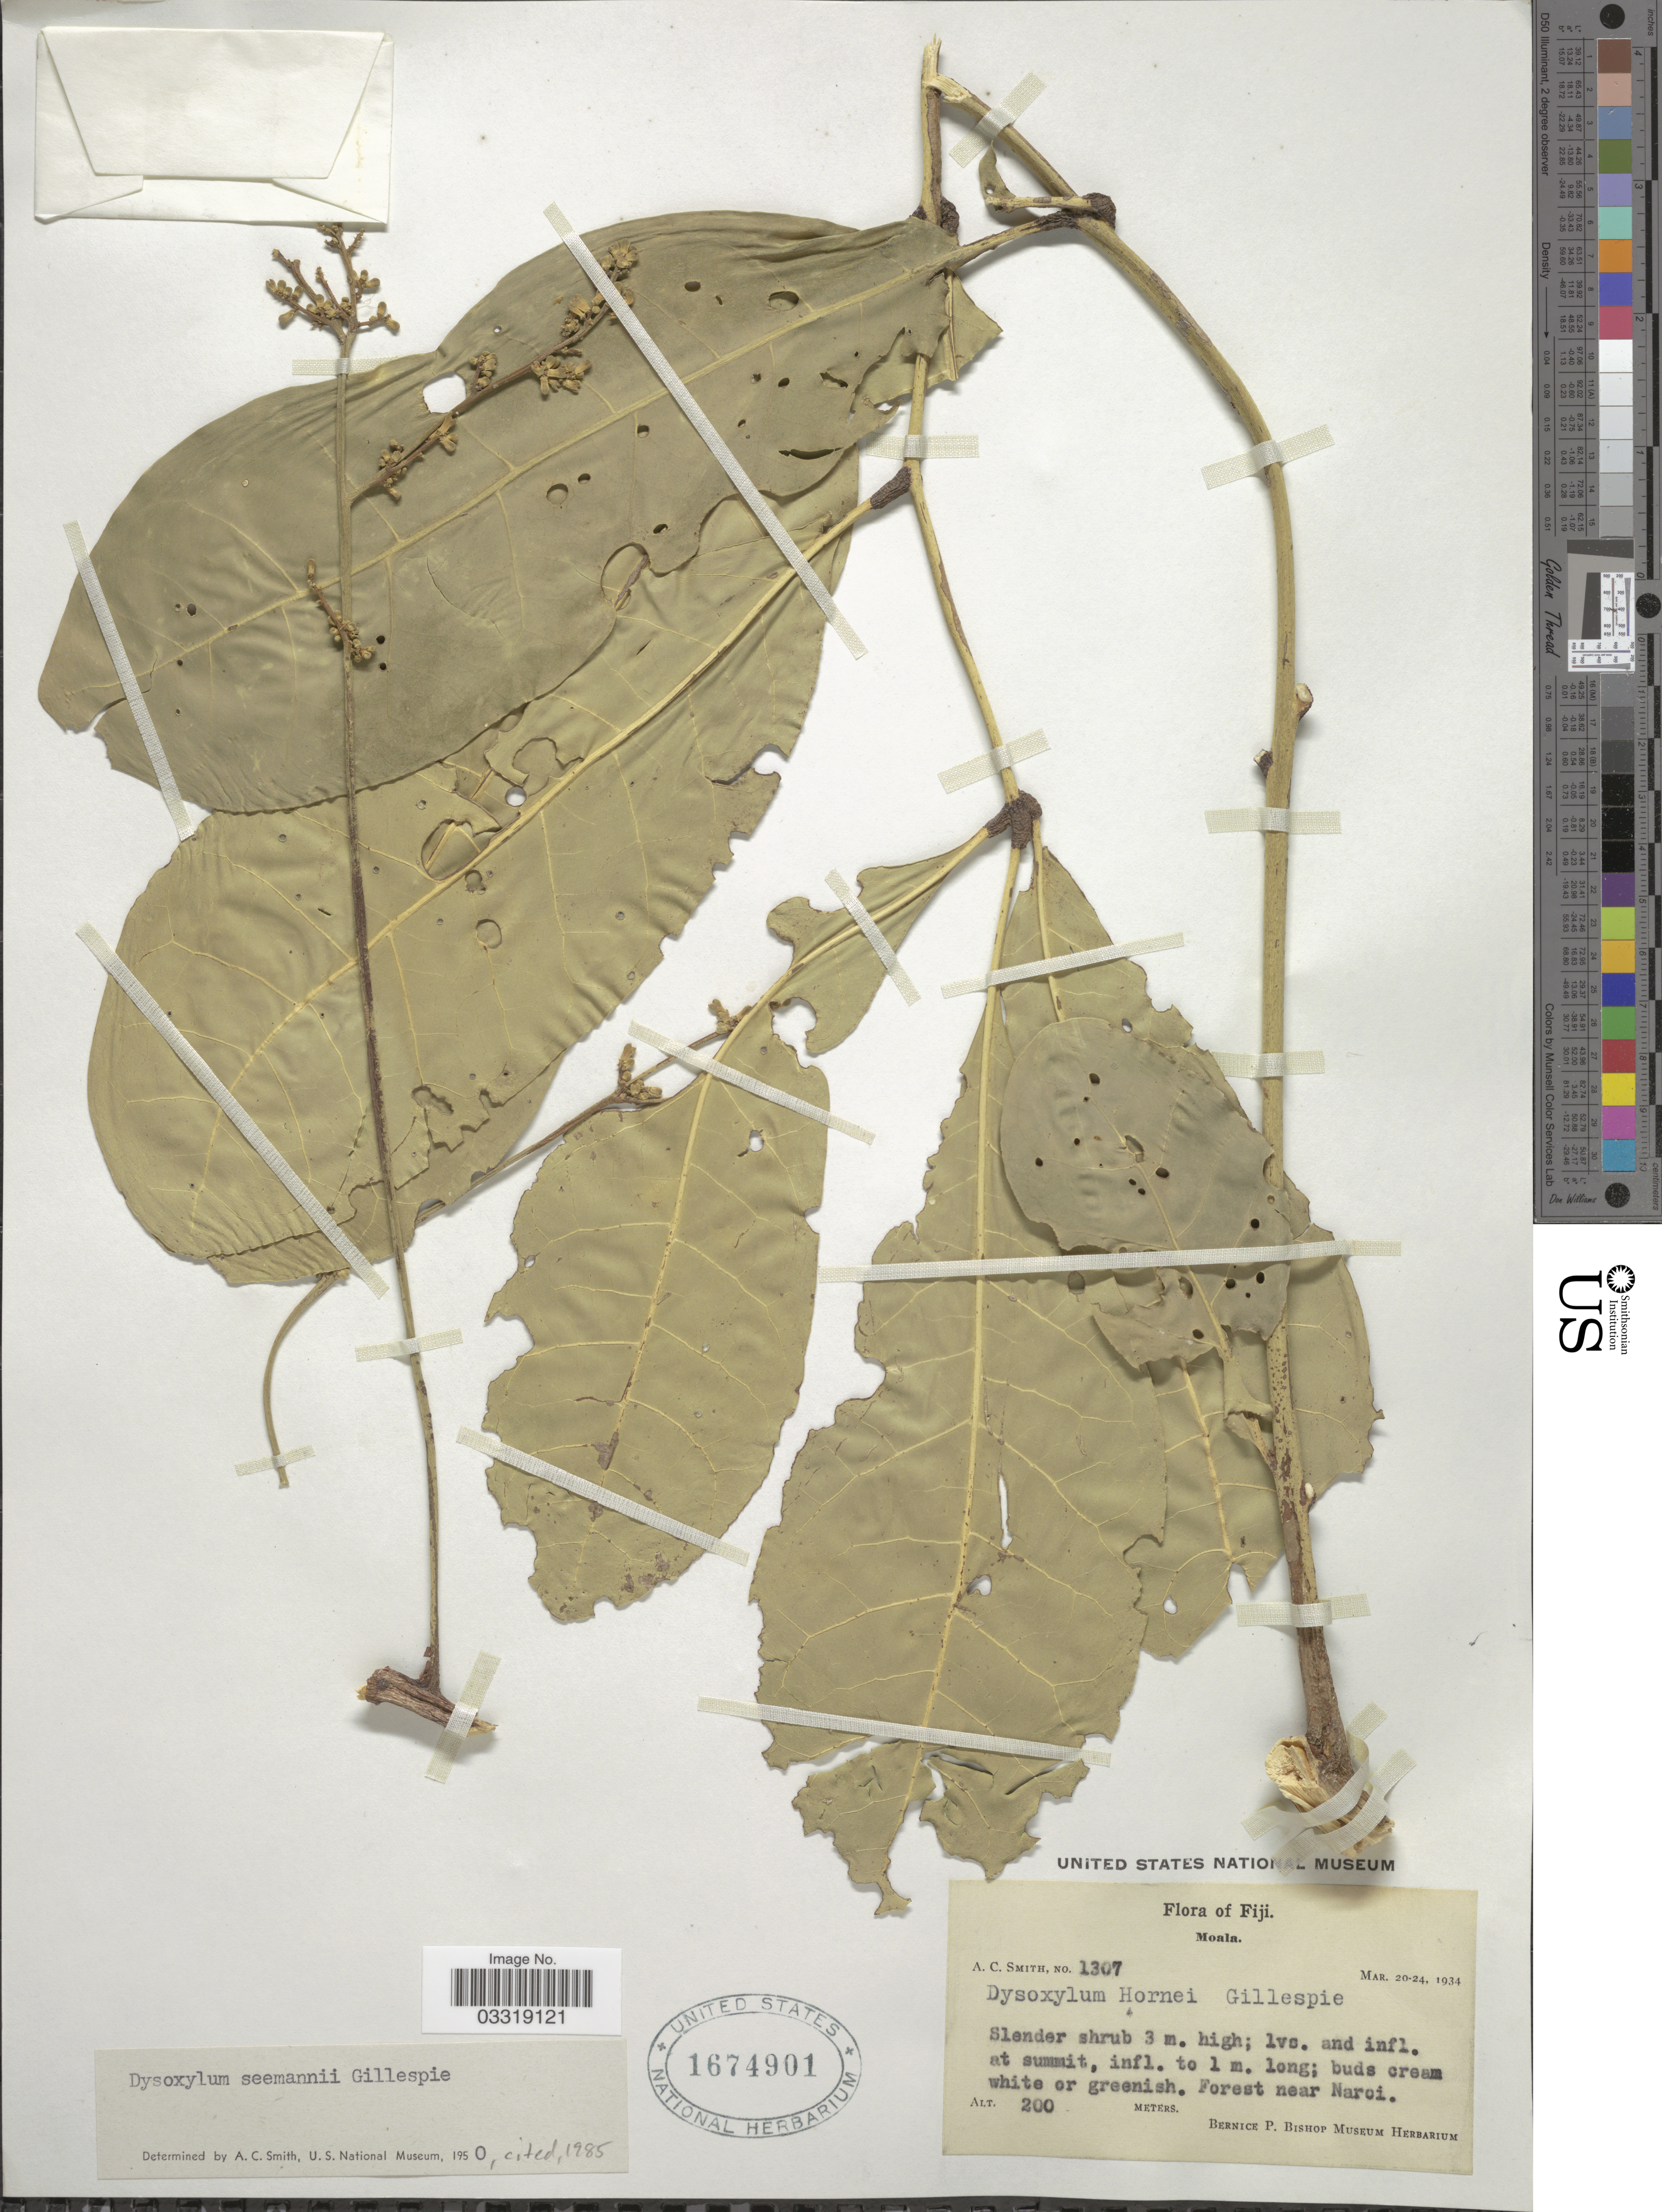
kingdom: Plantae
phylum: Tracheophyta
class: Magnoliopsida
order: Sapindales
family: Meliaceae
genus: Didymocheton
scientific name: Didymocheton multijugus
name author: (Seem.) Harms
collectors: A. C. Smith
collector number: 1307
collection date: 1934-03-20/1934-03-24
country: Fiji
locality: Moala. Near Narci.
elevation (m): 200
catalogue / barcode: US 1674901